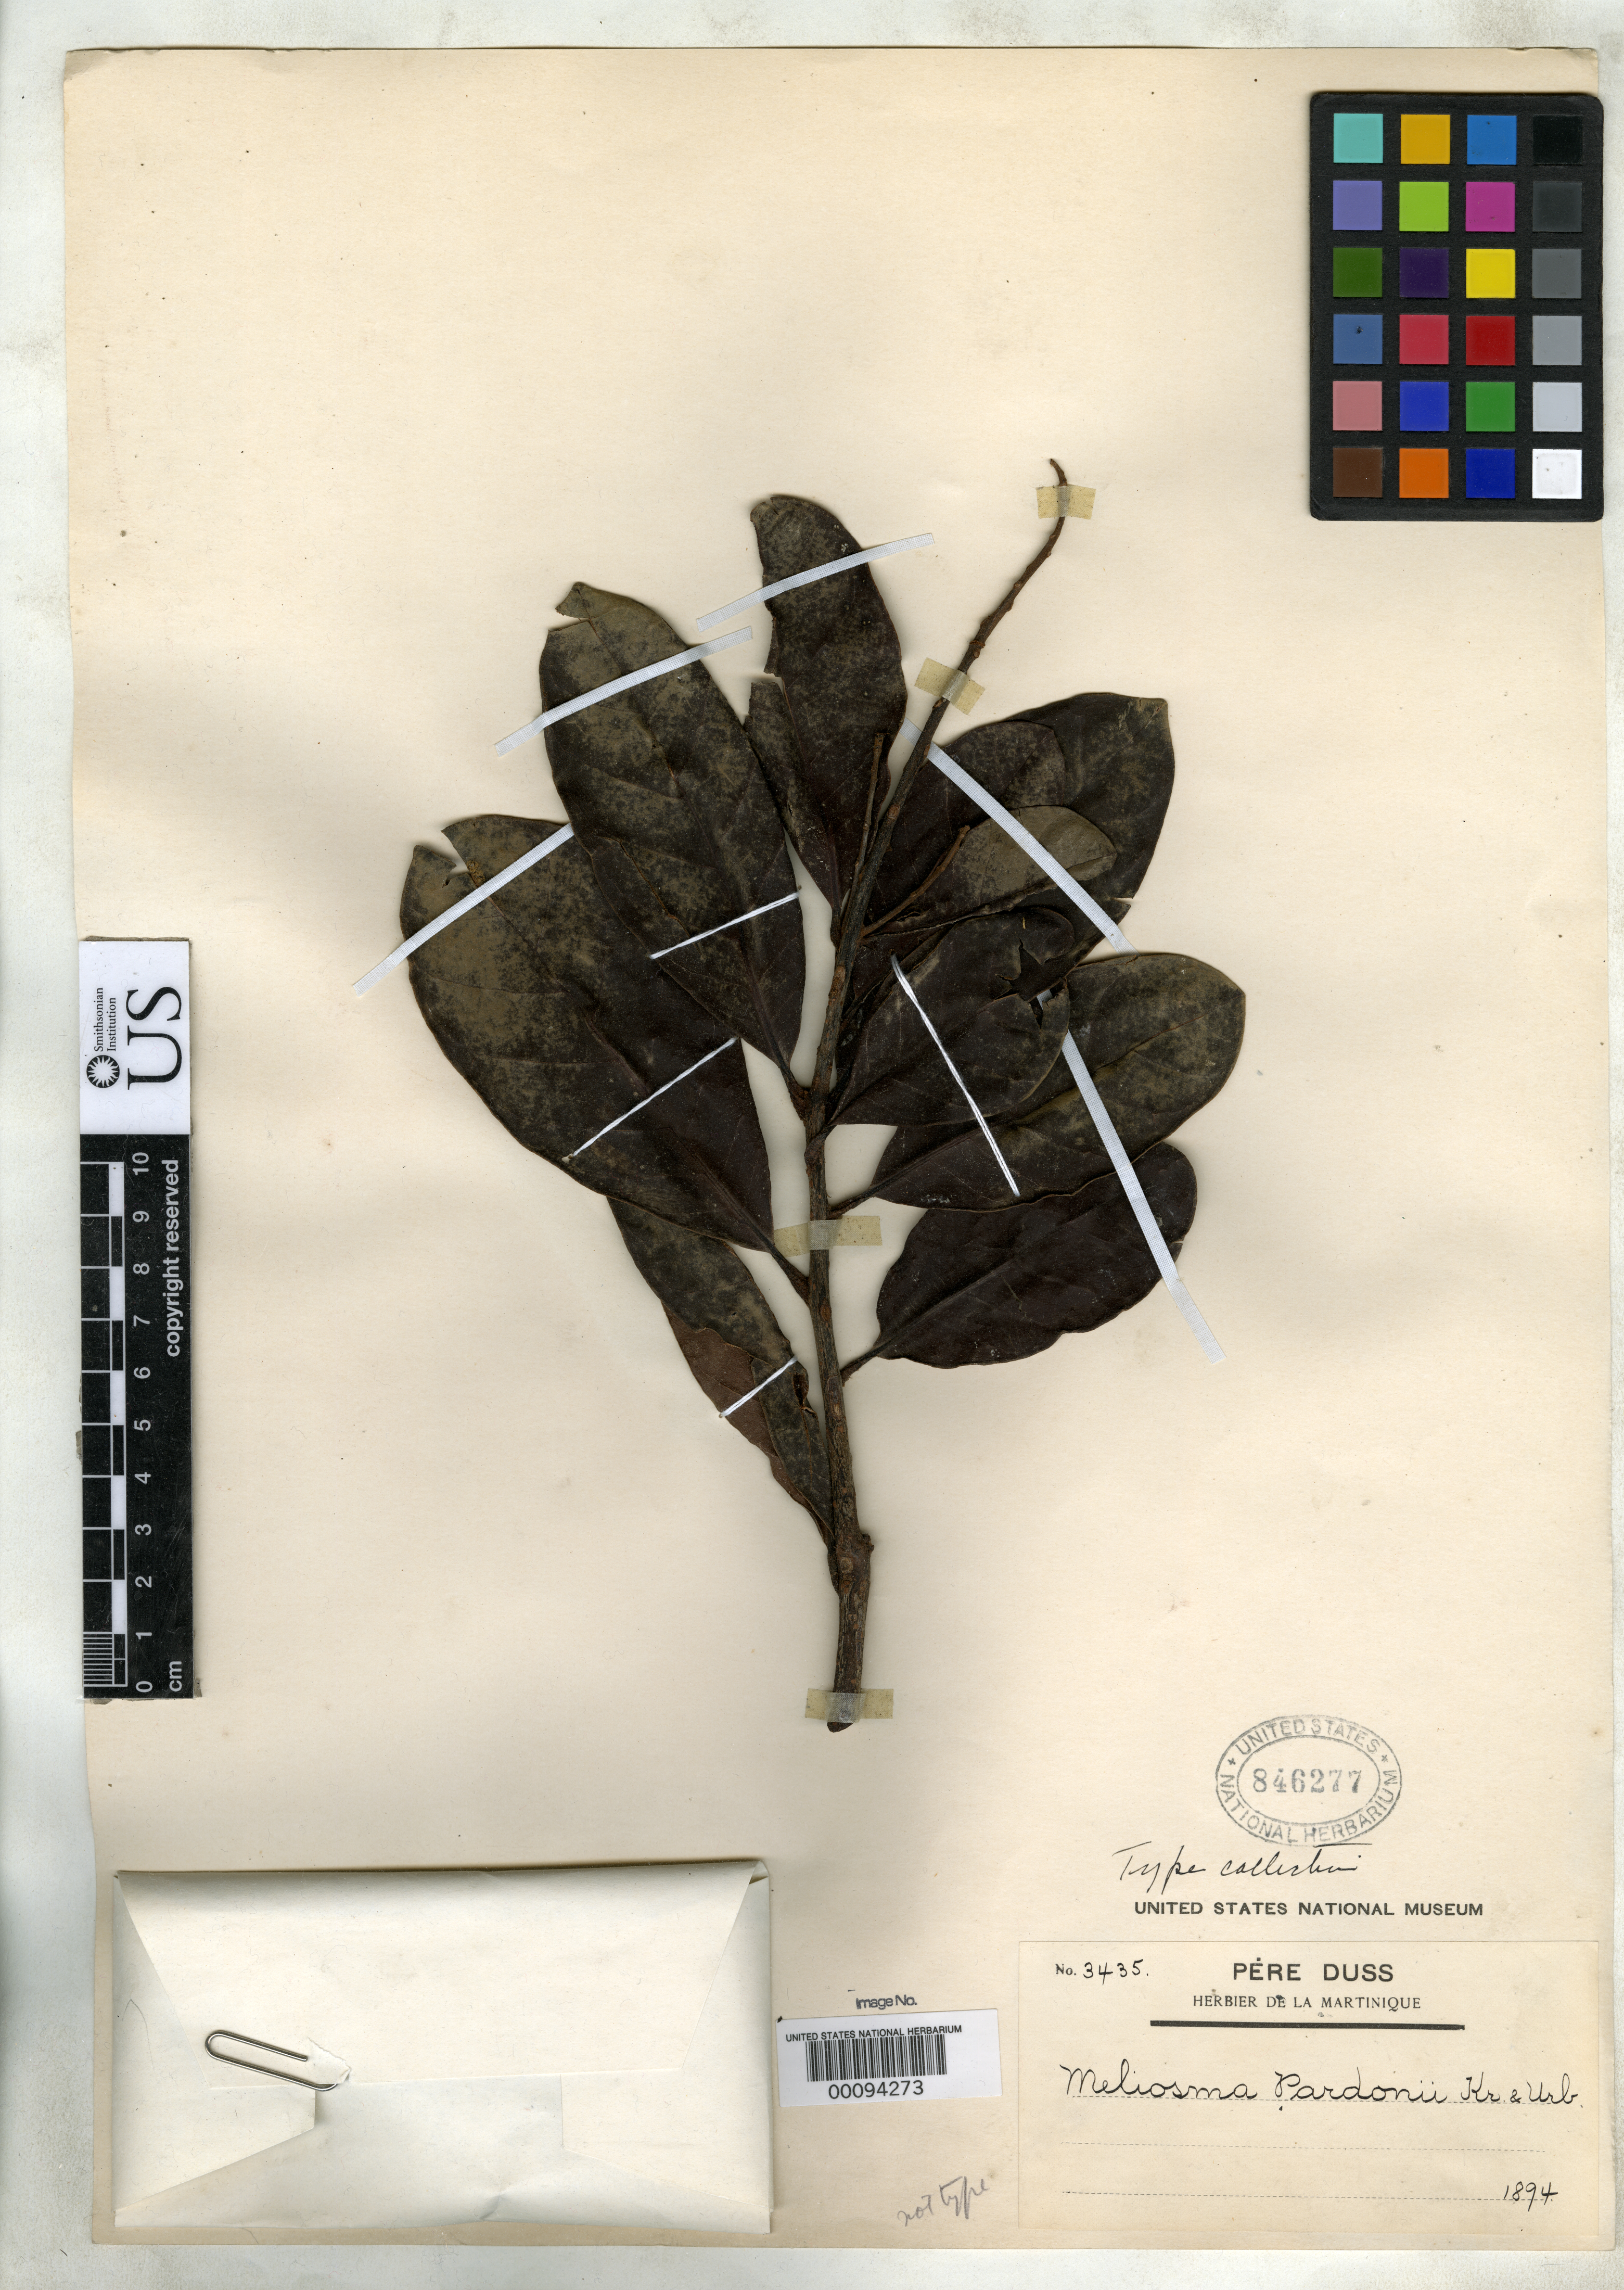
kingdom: Plantae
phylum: Tracheophyta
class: Magnoliopsida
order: Proteales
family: Sabiaceae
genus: Meliosma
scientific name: Meliosma pardonii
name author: Krug & Urb.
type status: Type Fragment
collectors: Père Duss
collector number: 3435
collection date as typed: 1894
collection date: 1894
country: Guadeloupe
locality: Bains-jaunes, du Matouba.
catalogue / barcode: US 846277